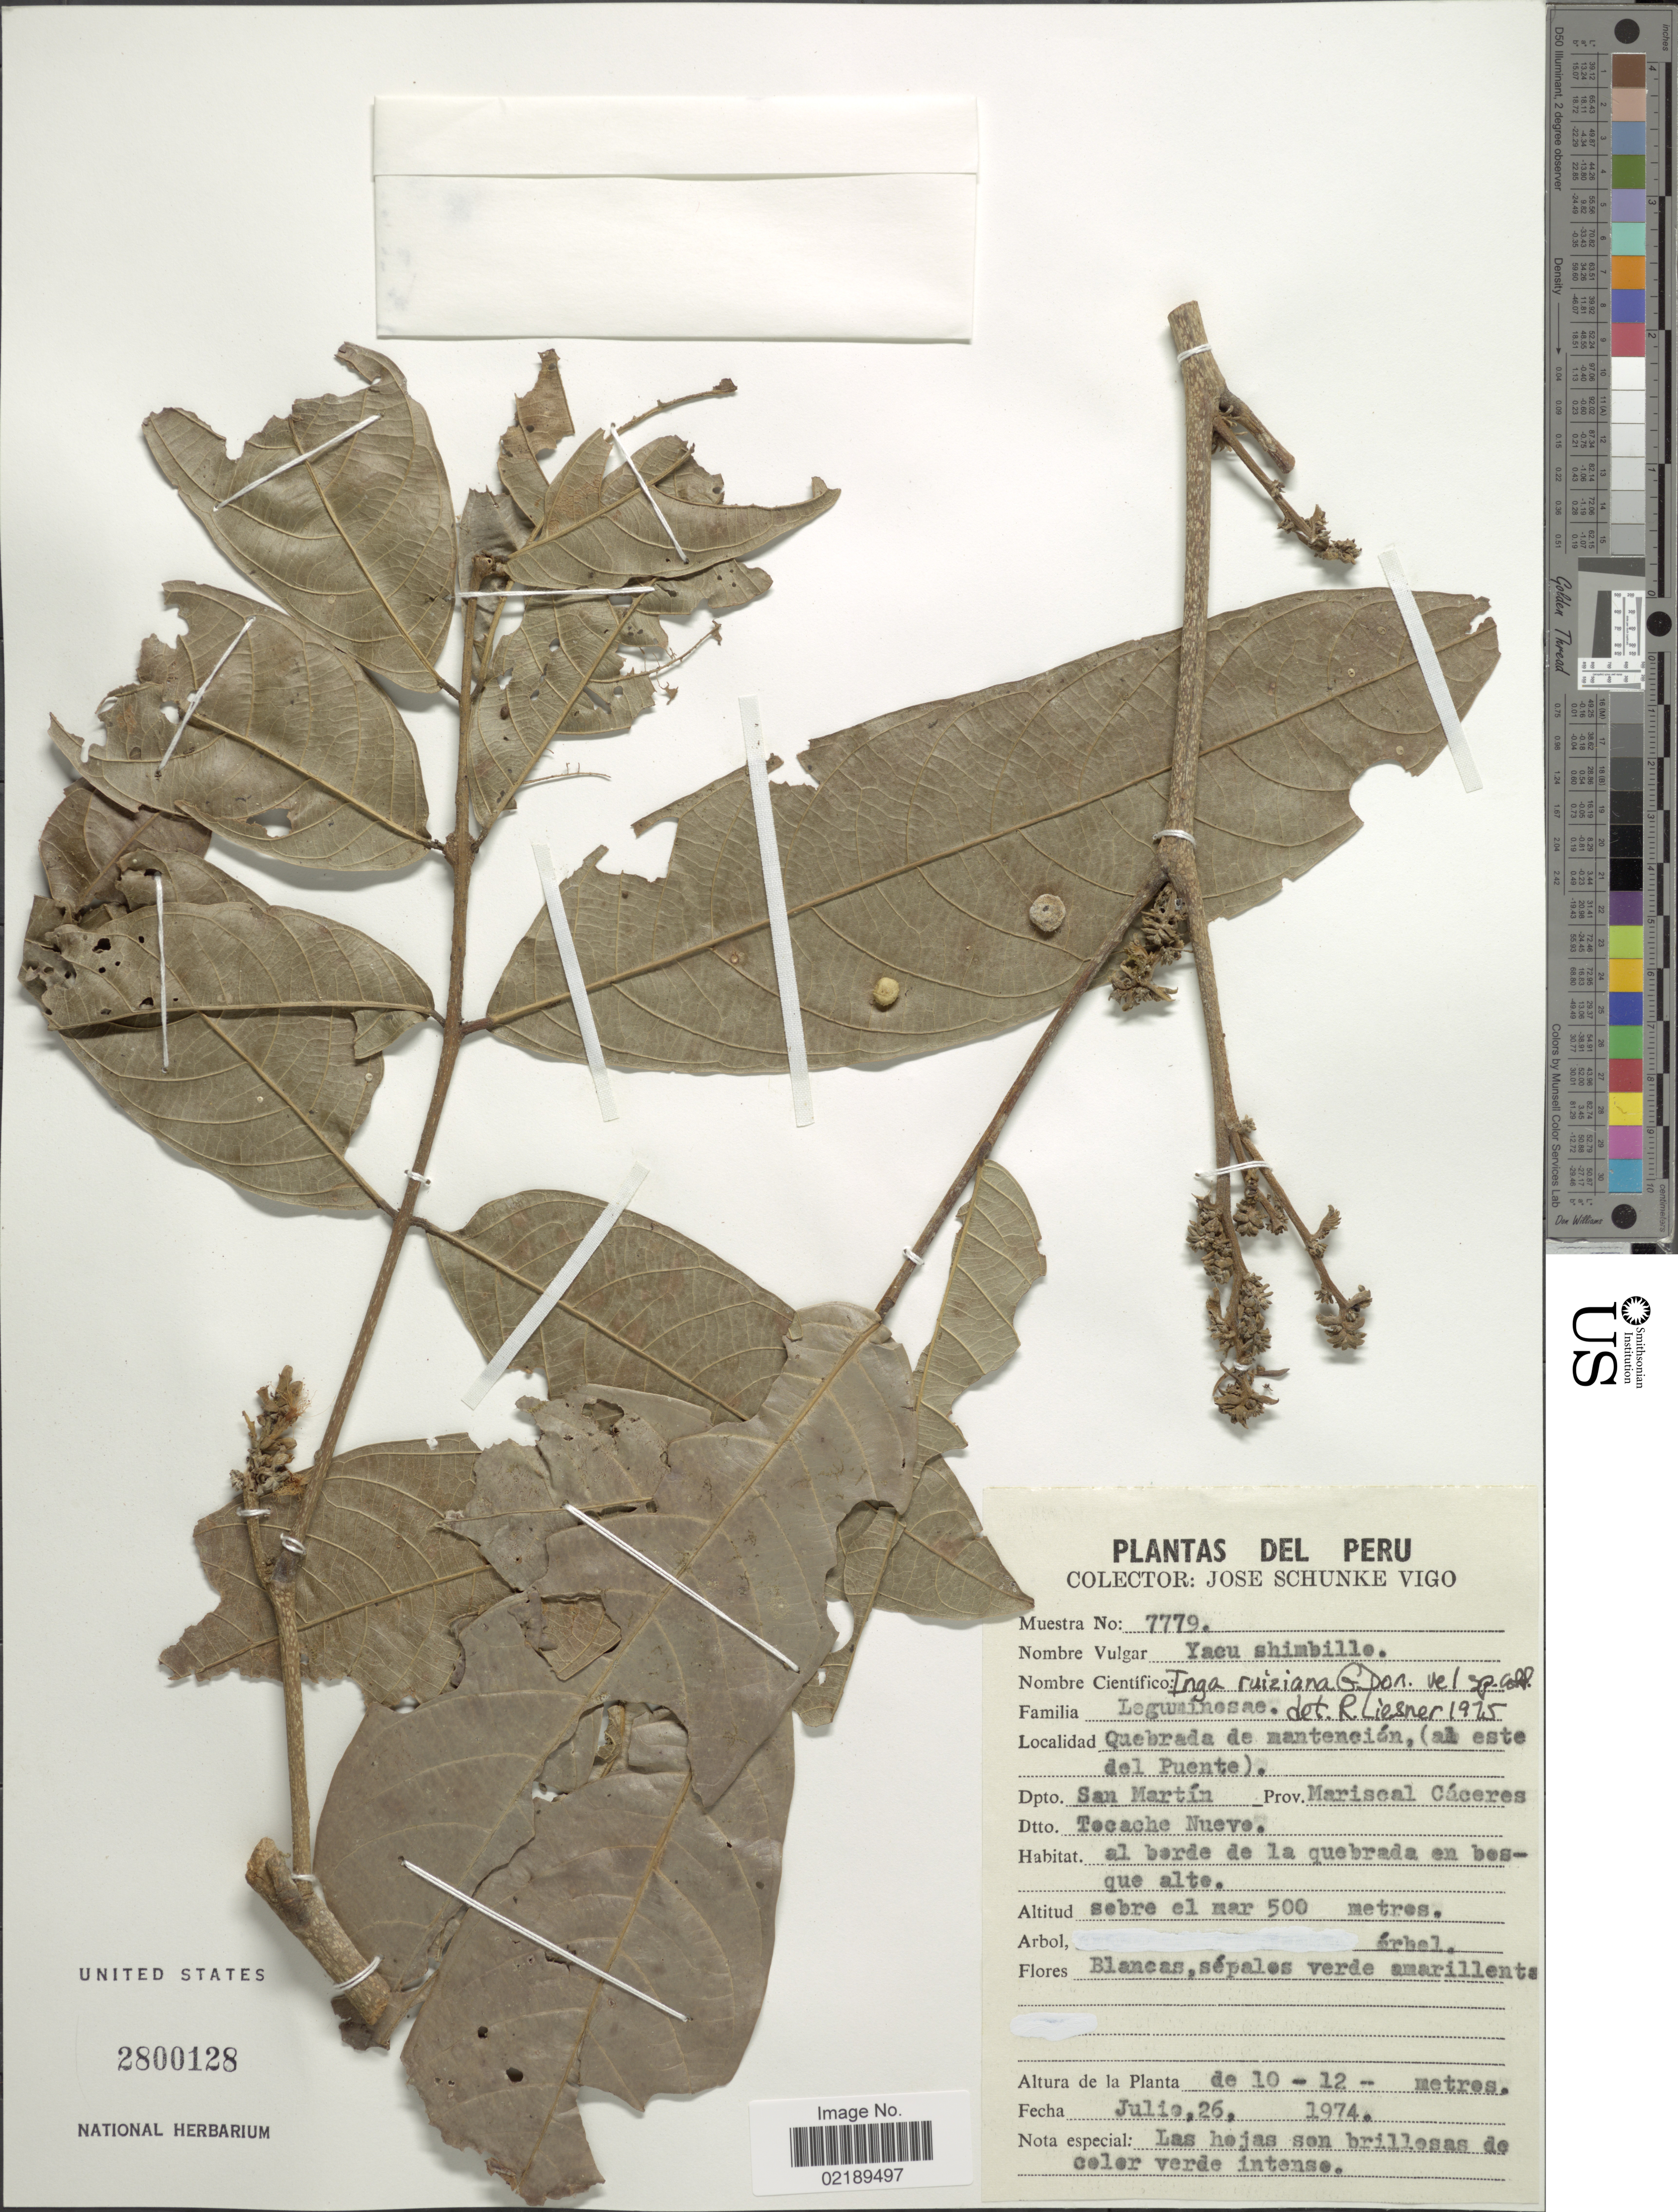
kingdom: Plantae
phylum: Tracheophyta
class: Magnoliopsida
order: Fabales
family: Fabaceae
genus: Inga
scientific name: Inga ruiziana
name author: G. Don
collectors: J. Schunke Vigo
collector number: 7779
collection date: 1974-07-26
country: Peru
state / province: San Martín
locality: Quebrada de mantencion, (al este del Puente), Prov. Mariscal Caceres, Dtto. Tocache Nuevo, al borde de la quebrada en bosque alto.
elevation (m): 500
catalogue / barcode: US 2800128